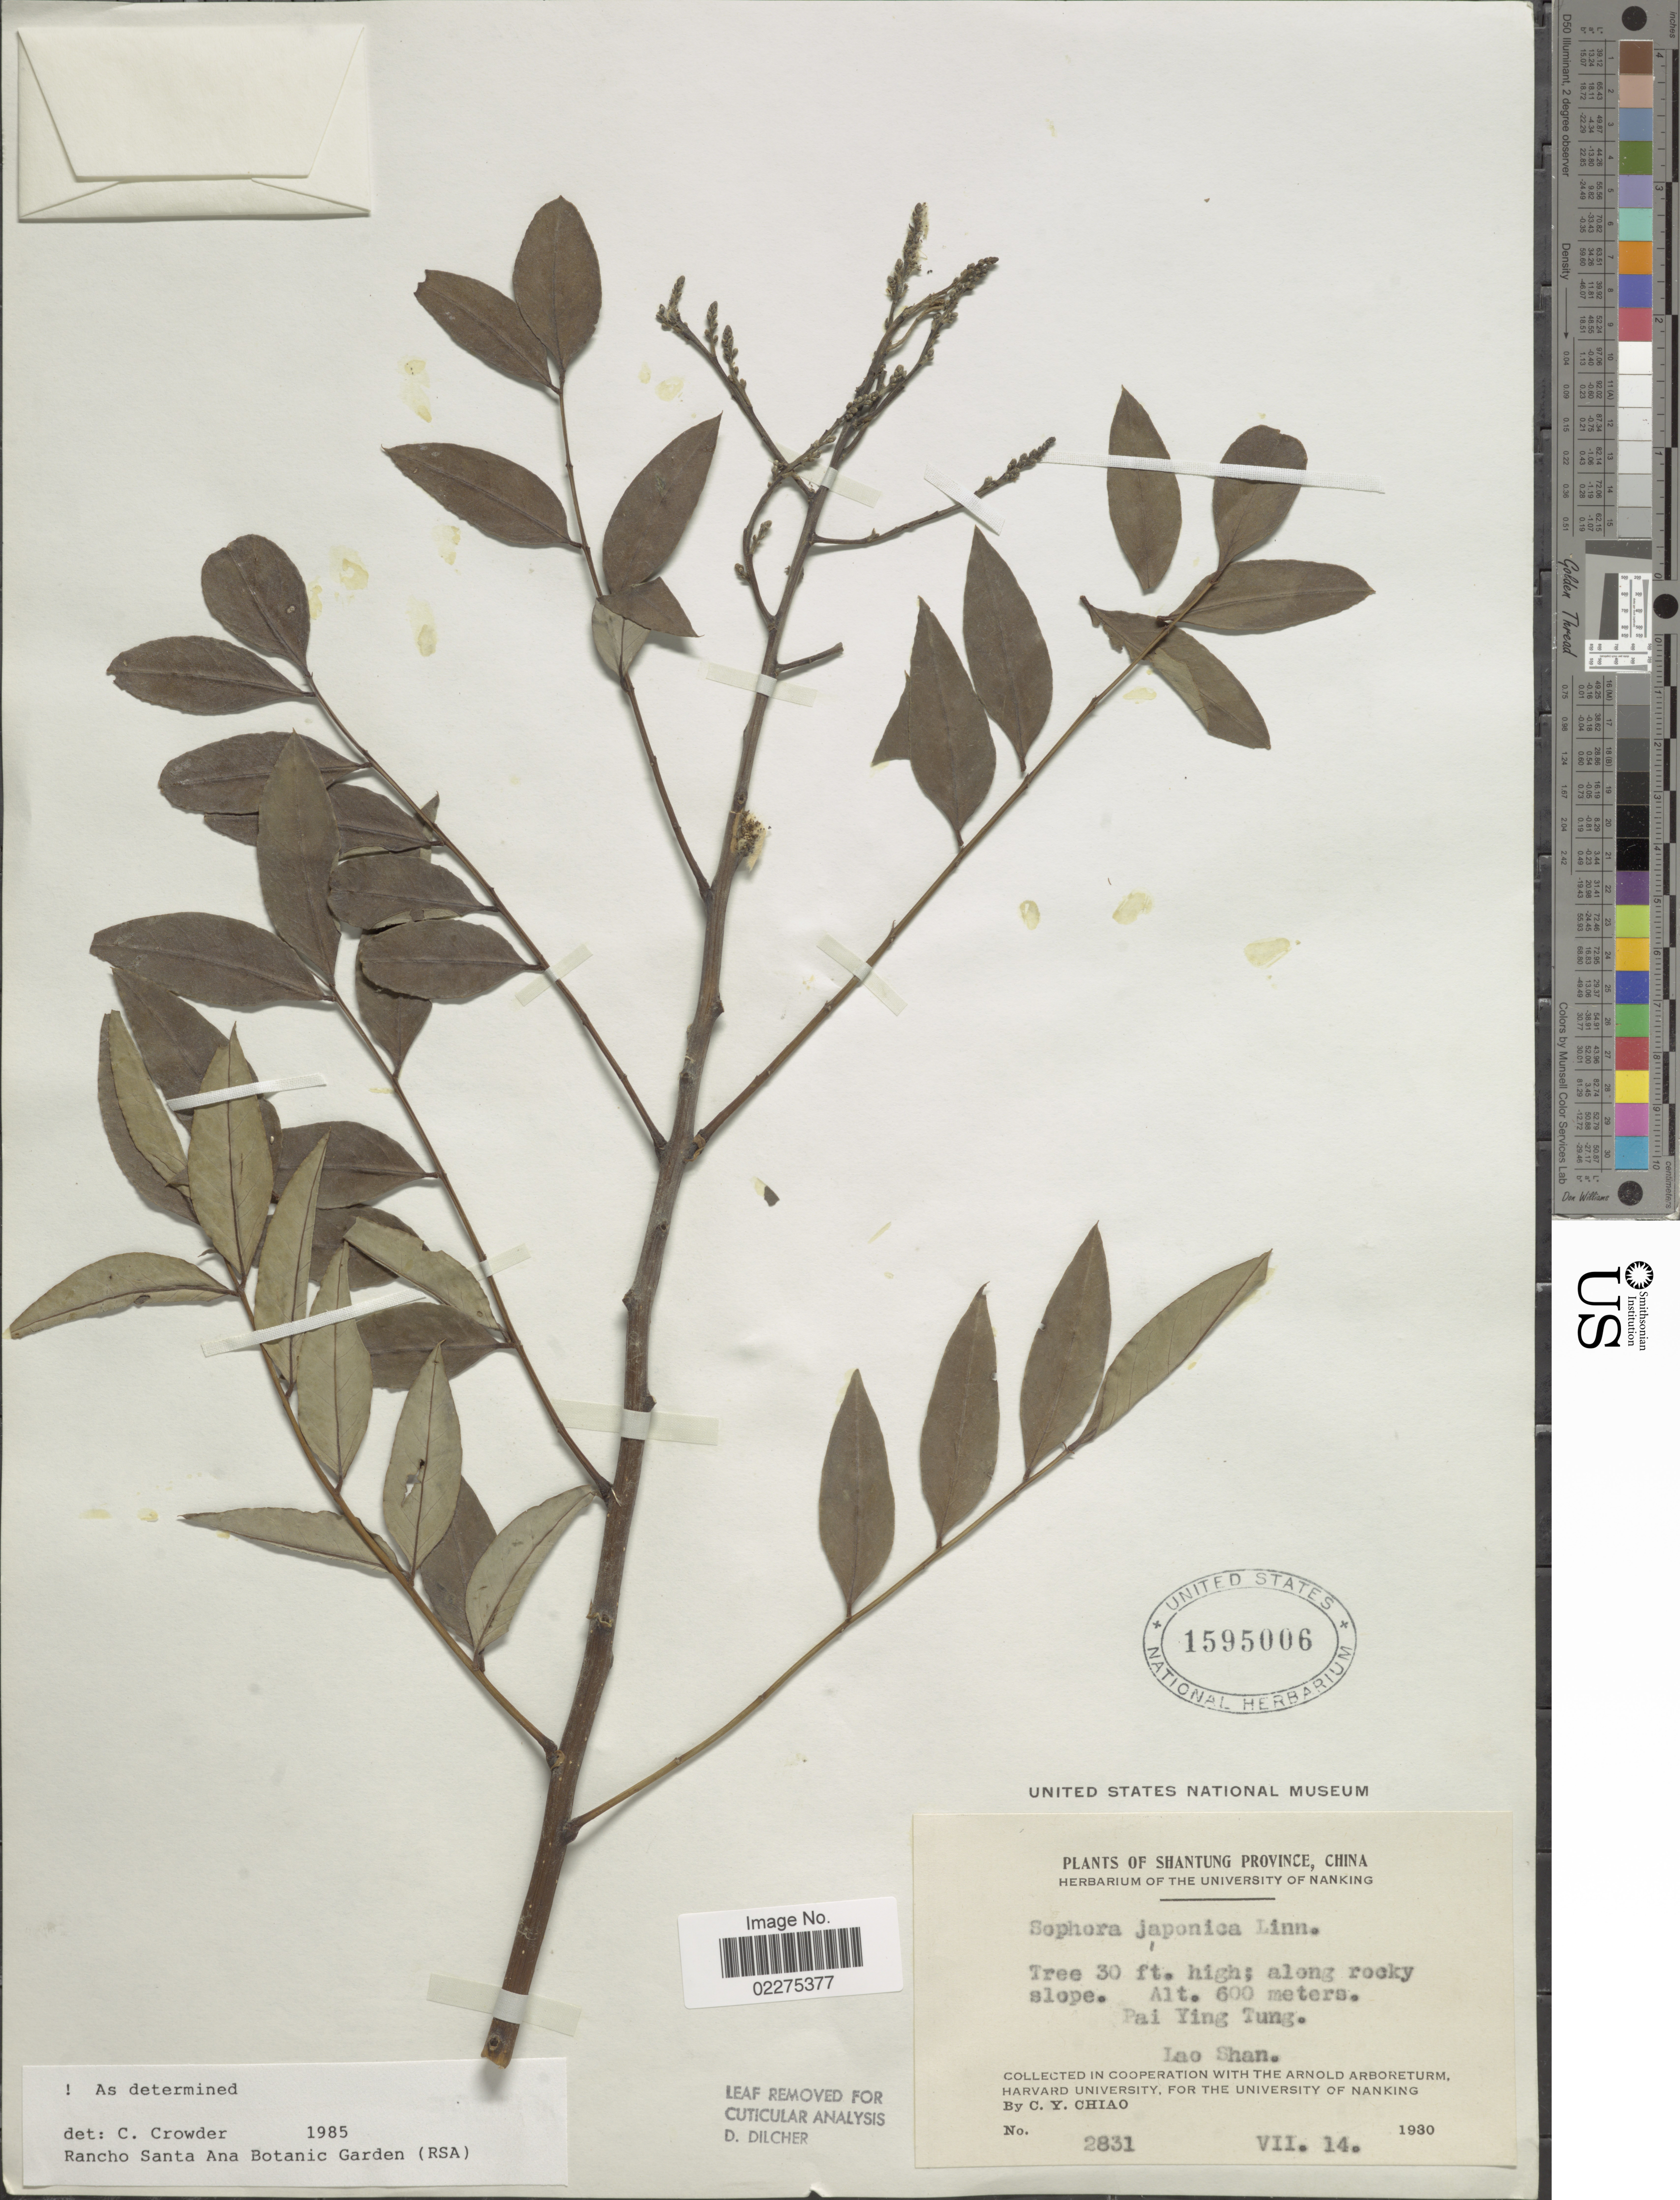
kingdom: Plantae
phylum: Tracheophyta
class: Magnoliopsida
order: Fabales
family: Fabaceae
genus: Sophora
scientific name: Sophora japonica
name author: L.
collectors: C. Y. Chiao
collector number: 2831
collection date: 1930-07-14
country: China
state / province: Shandong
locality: Shantung Province. Pai Ying Tung. Lao Shan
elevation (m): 600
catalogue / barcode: US 1595006